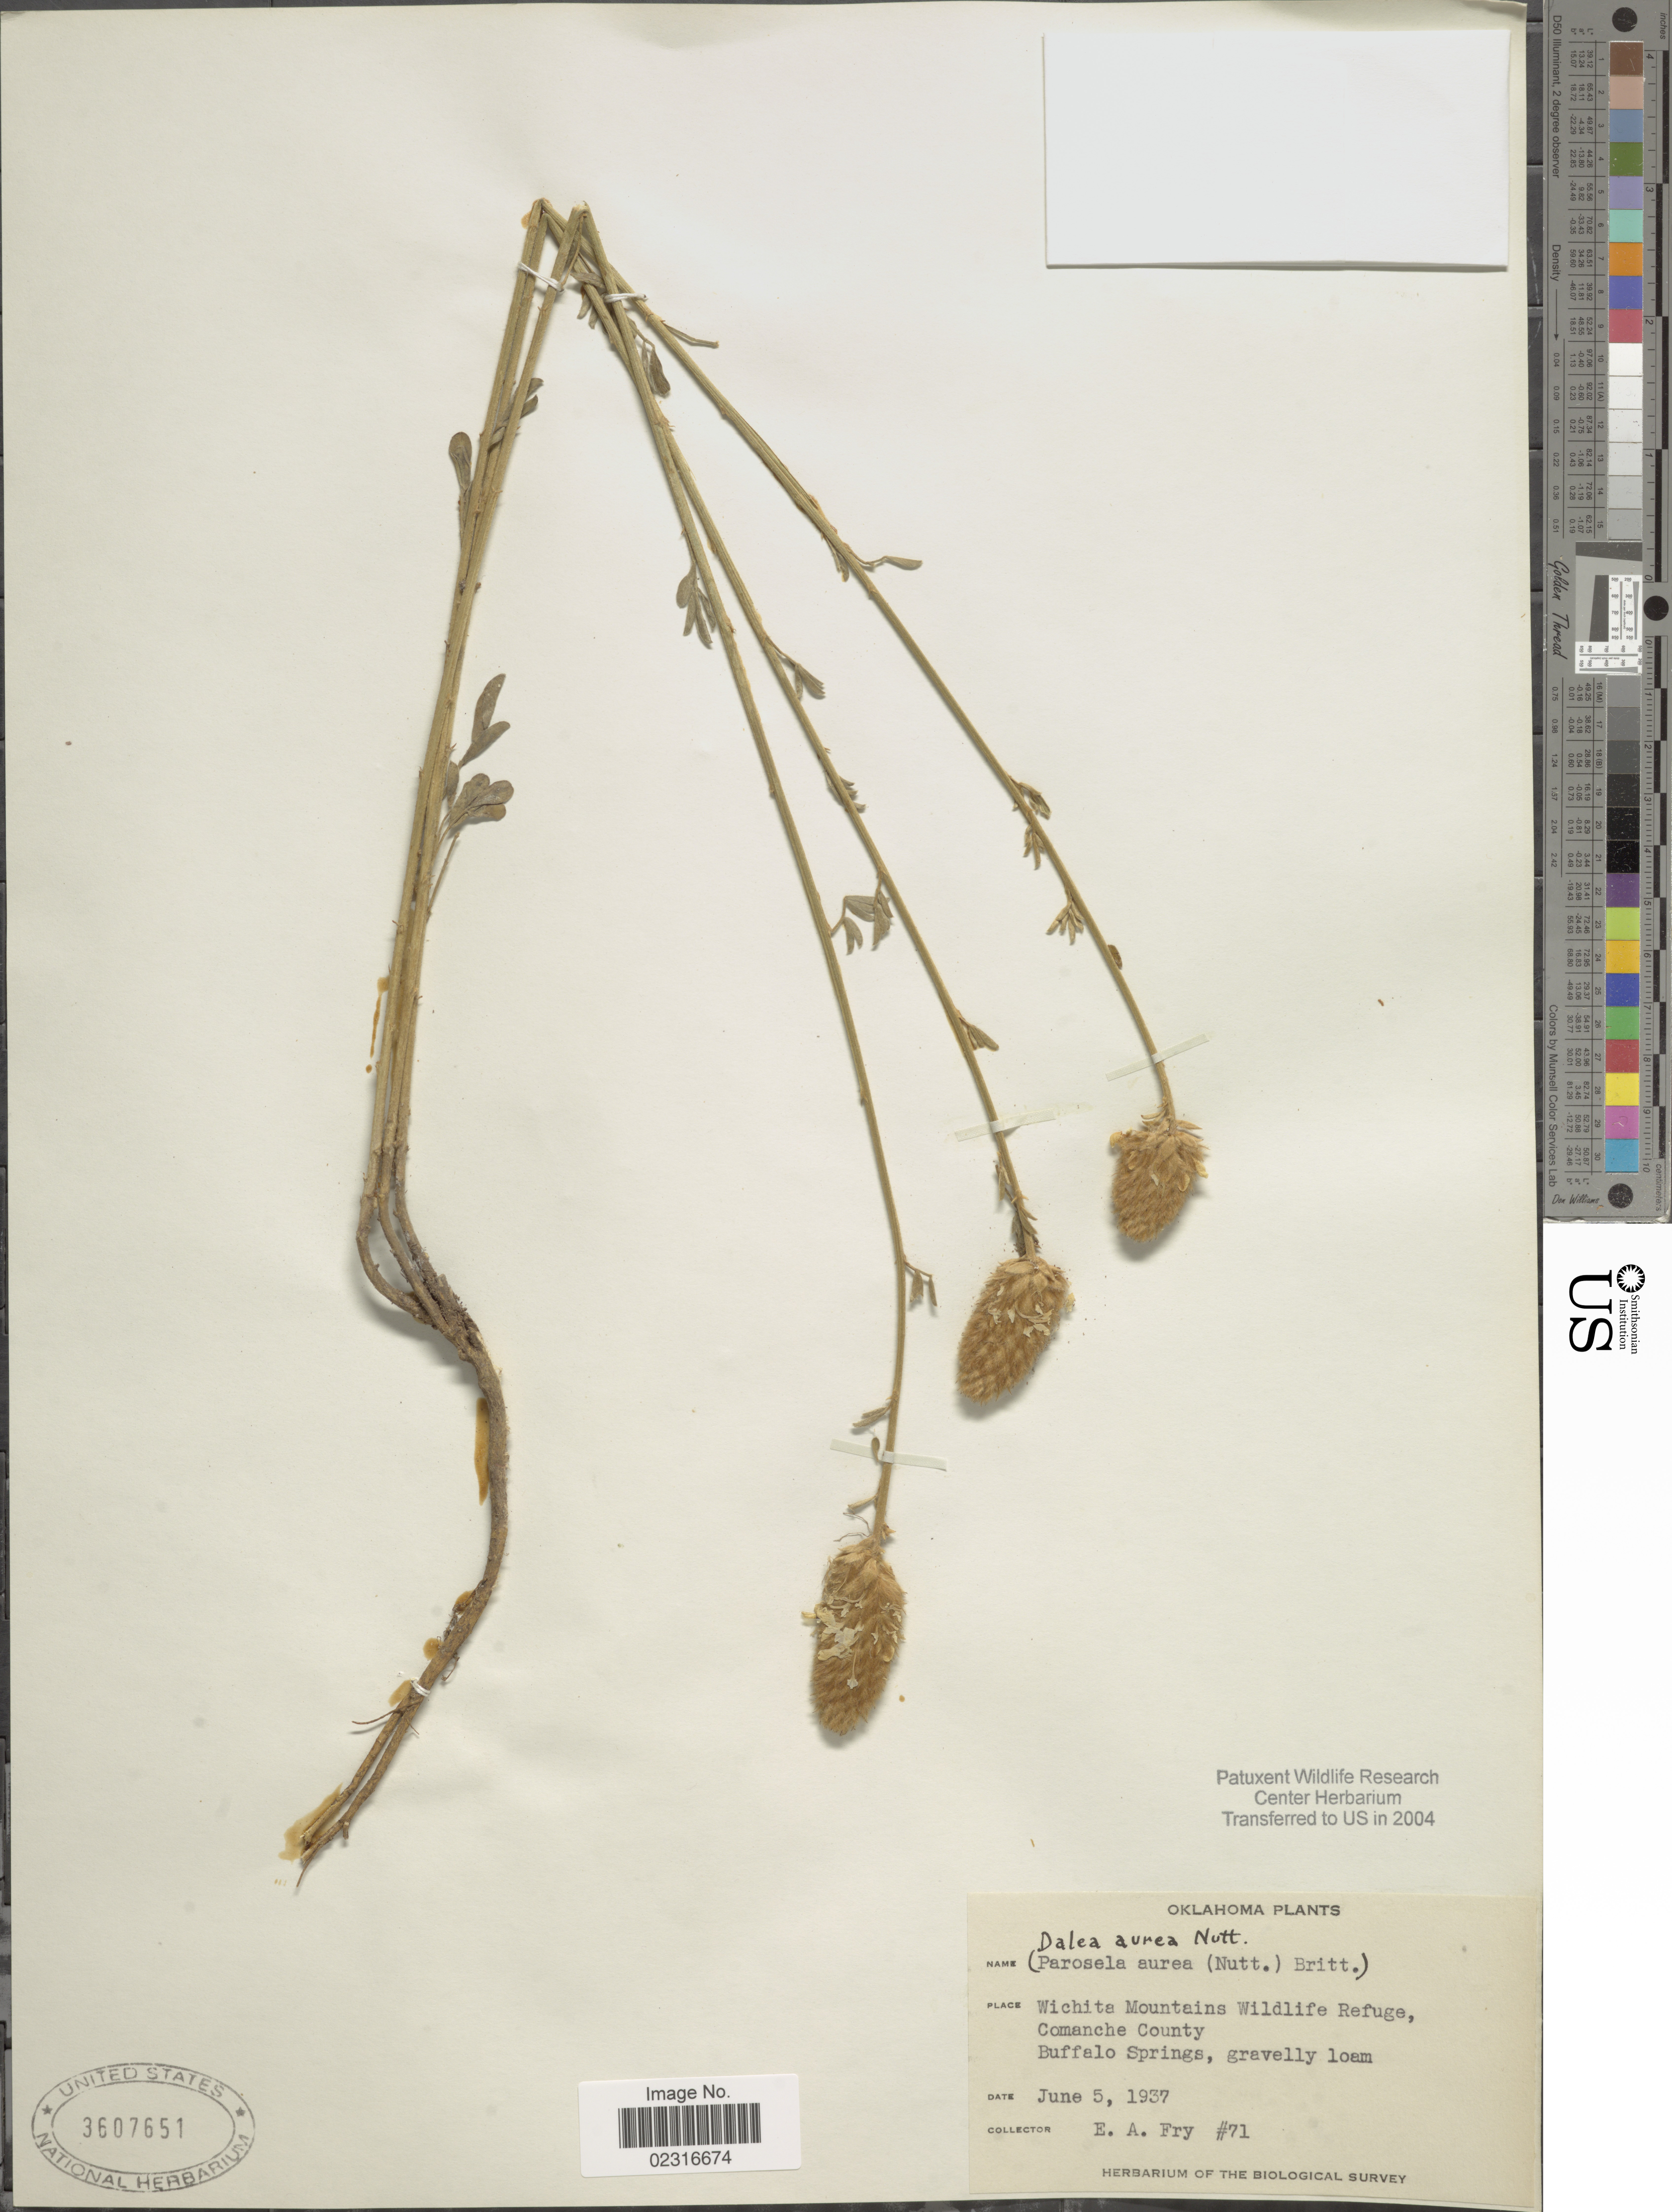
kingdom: Plantae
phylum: Tracheophyta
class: Magnoliopsida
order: Fabales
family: Fabaceae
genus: Dalea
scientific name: Dalea aurea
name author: Nutt. ex Pursh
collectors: E. Fry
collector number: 71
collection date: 1937-06-05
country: United States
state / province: Oklahoma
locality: Wichite Mountains Wildlife refuge, Comanche County. Buffalo Springs.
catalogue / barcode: US 3607651